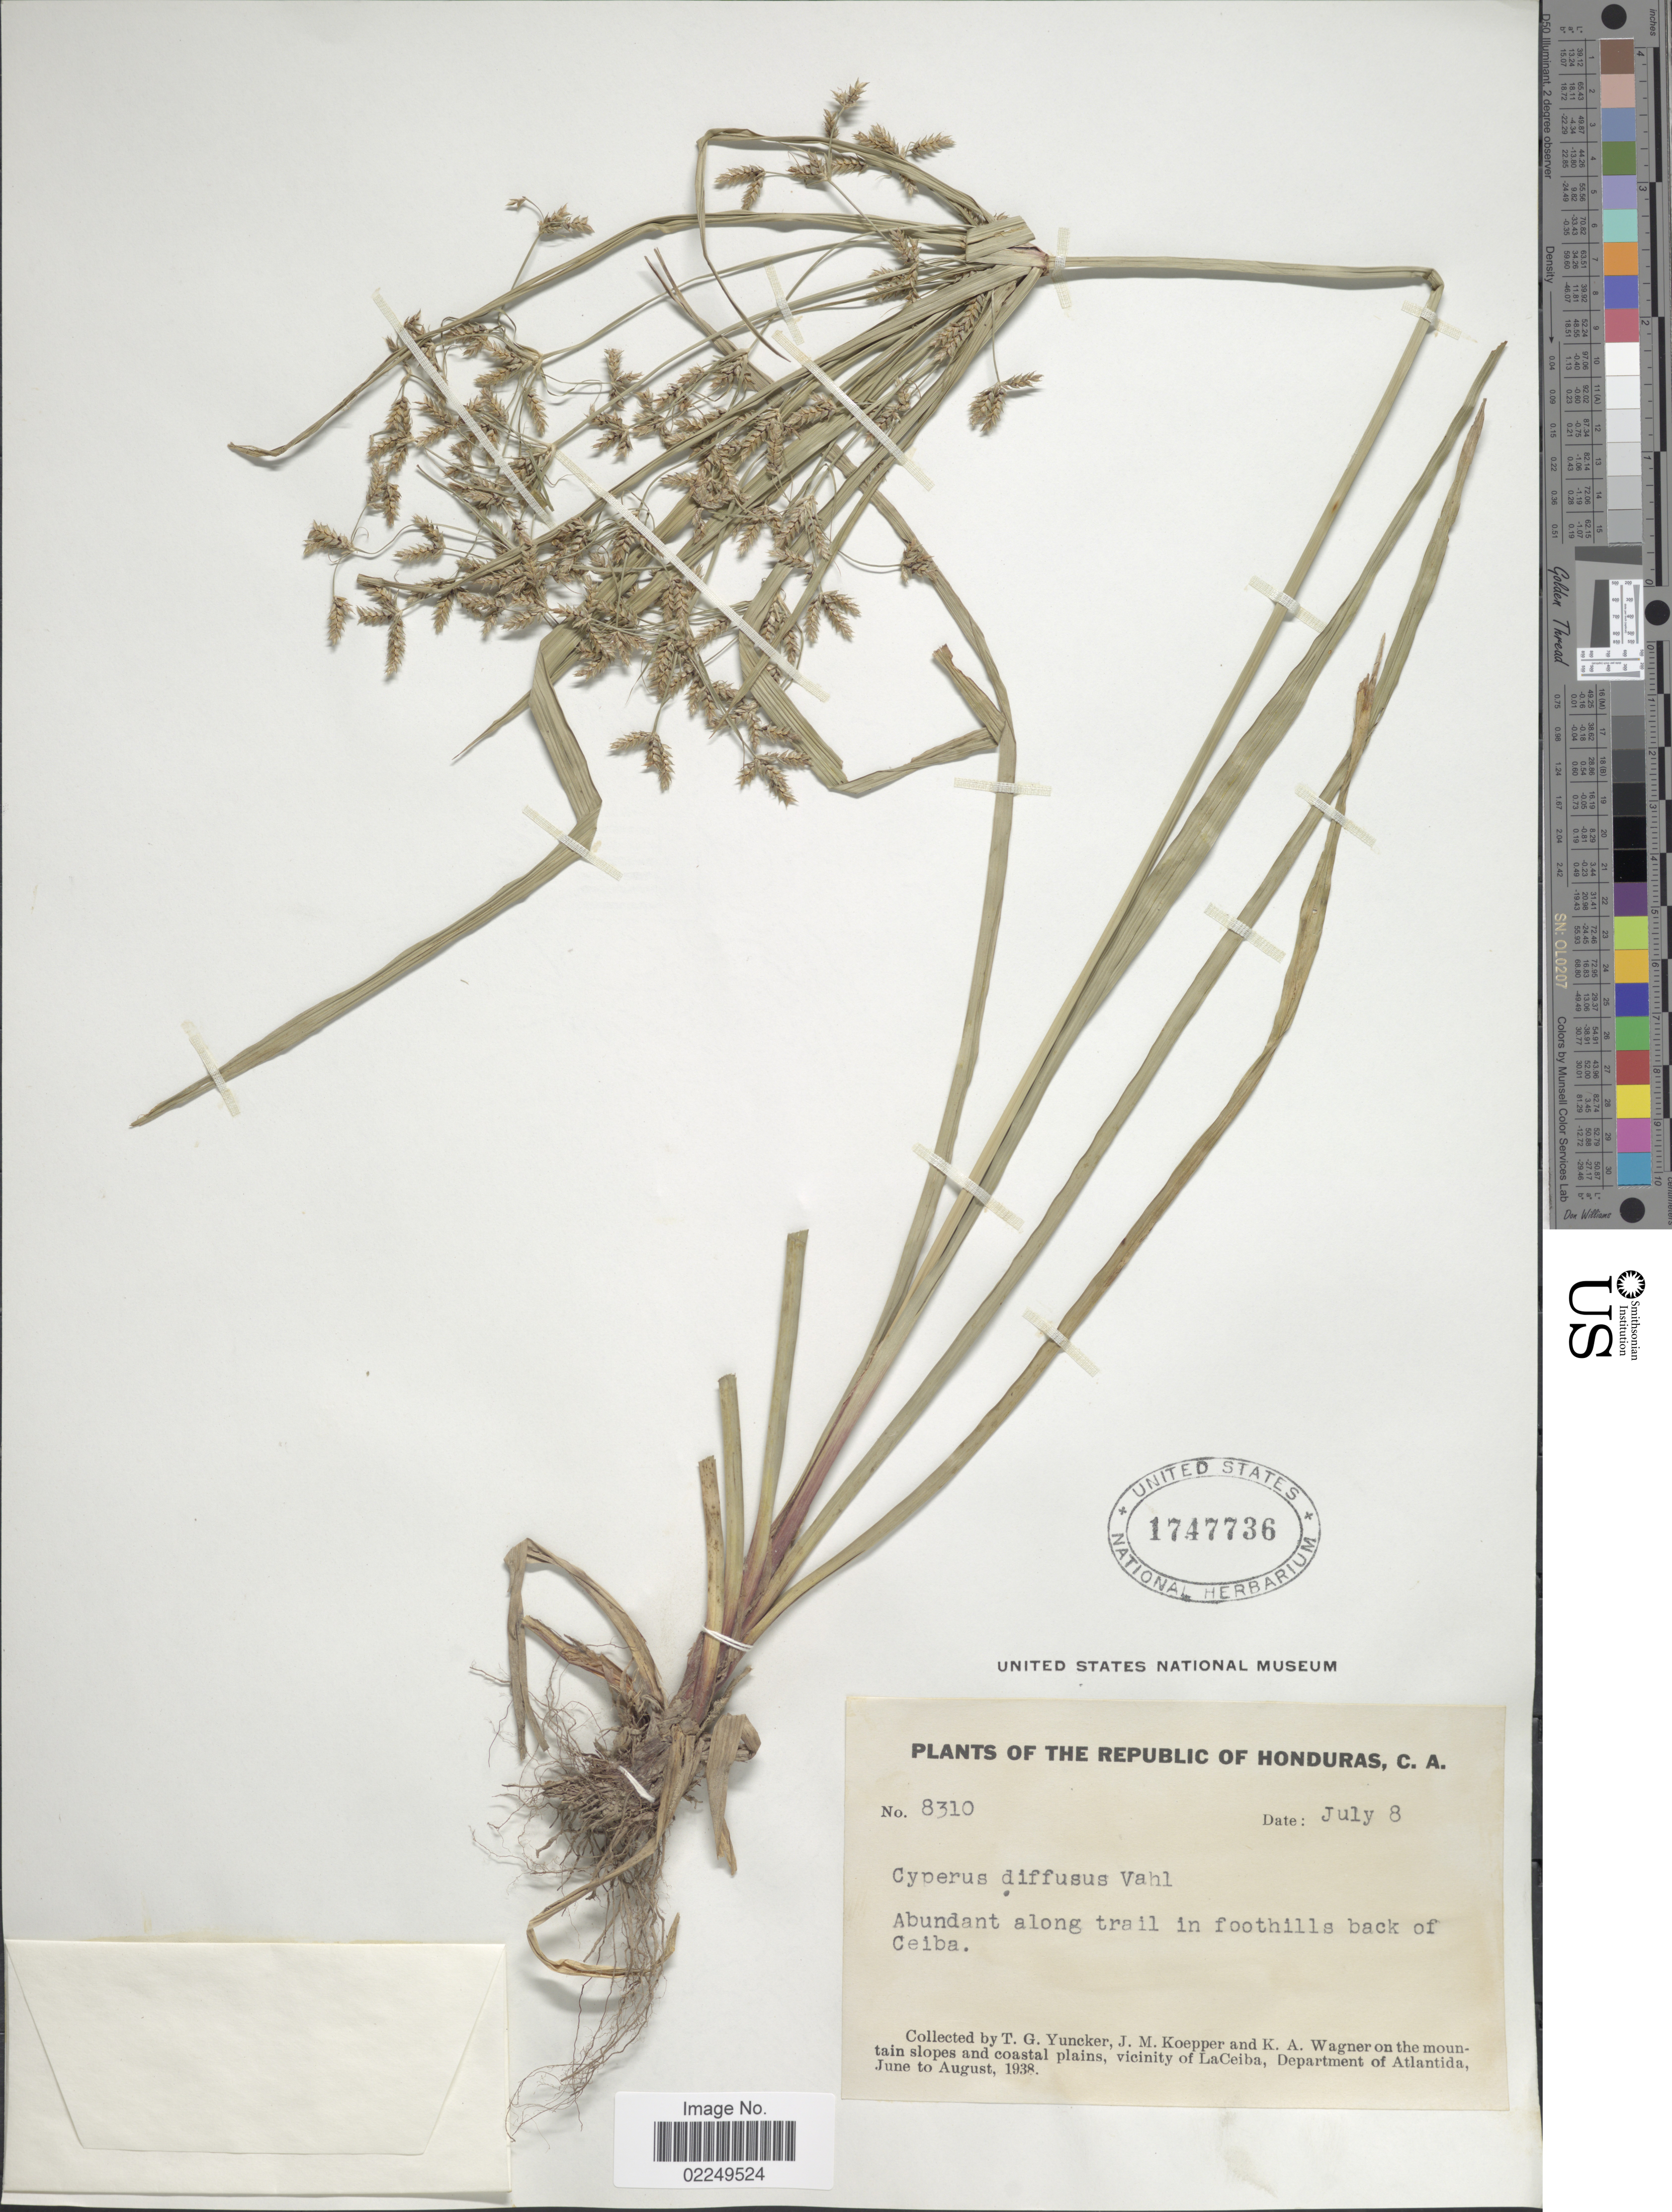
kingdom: Plantae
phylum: Tracheophyta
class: Liliopsida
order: Poales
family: Cyperaceae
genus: Cyperus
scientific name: Cyperus laxus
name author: Lam.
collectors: T. G. Yuncker, J. M. Koepper & K. A. Wagner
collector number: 8310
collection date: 1938-07-08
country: Honduras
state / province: Atlántida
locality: The Republic of Honduras, C.A., on the mountain slopes and coastal plains, vicinity of LaCeiba, Department of Atlantida, Abundant along trail in foothills back of Ceiba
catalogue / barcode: US 1747736